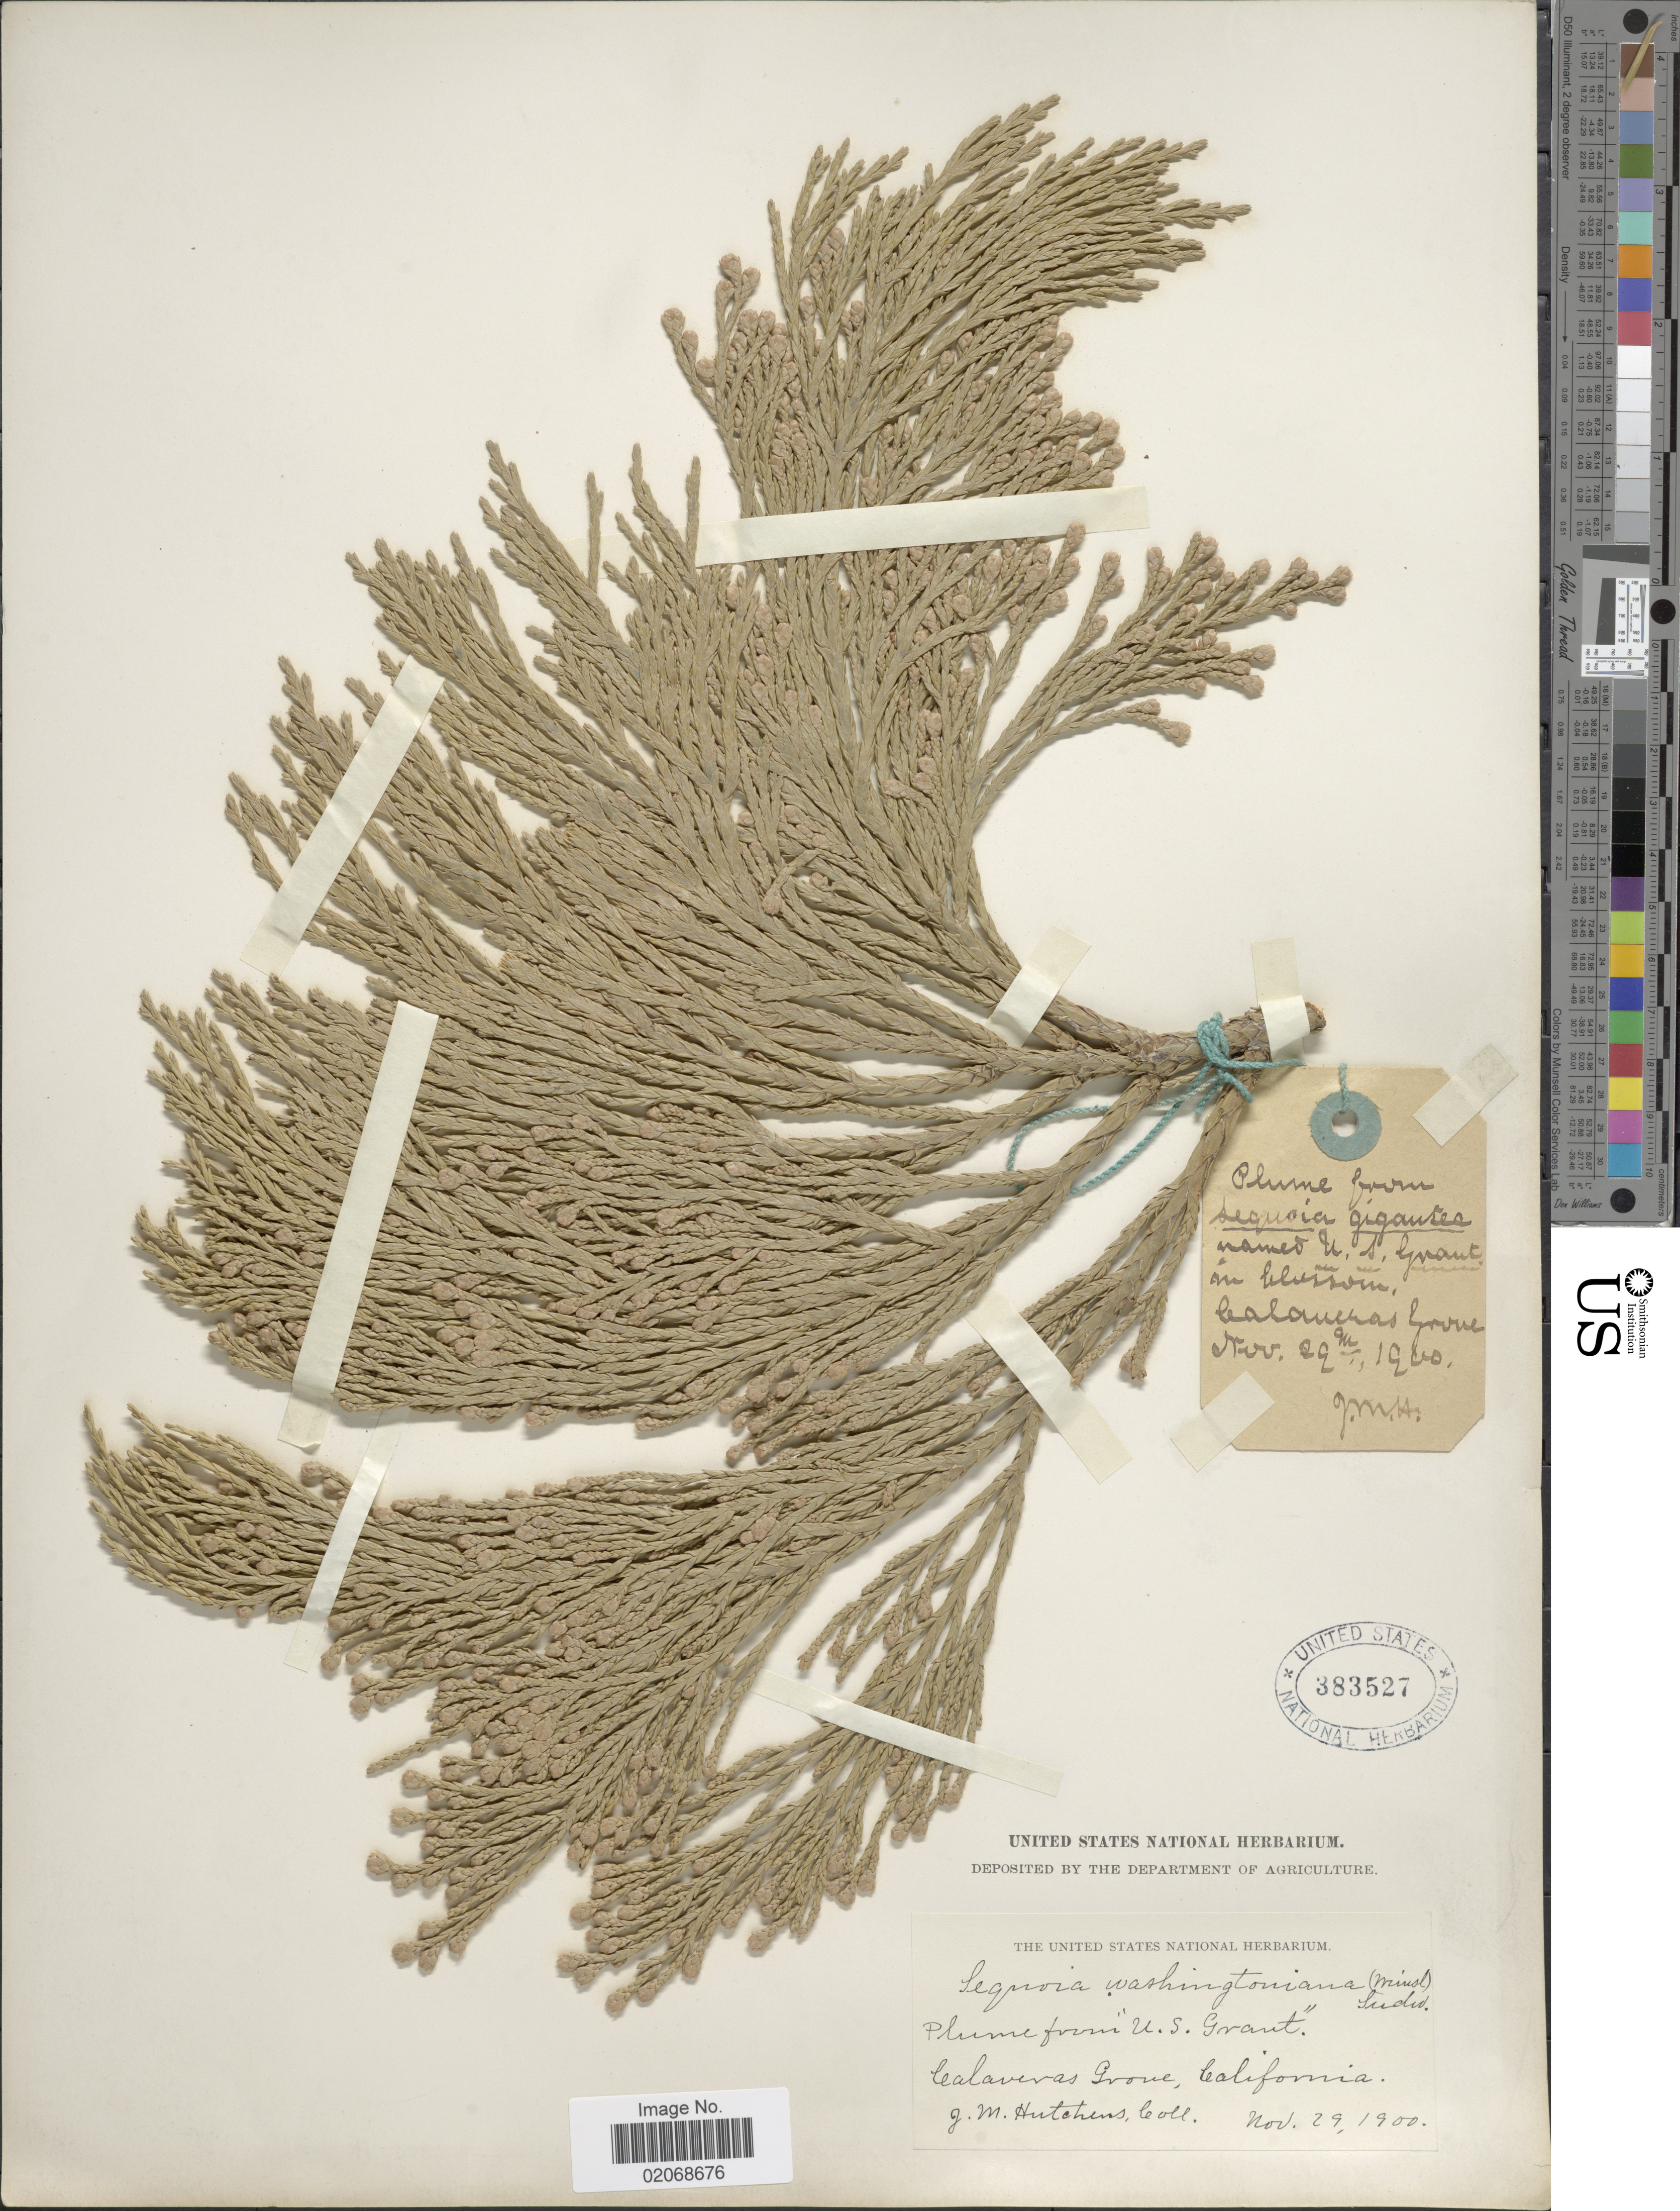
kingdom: Plantae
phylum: Tracheophyta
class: Pinopsida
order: Pinales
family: Cupressaceae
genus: Sequoia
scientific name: Sequoia gigantea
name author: (Lindl.) Decne.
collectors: J. Hutchens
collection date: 1900-11-29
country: United States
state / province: California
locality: Calaveras Grove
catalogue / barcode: US 383527